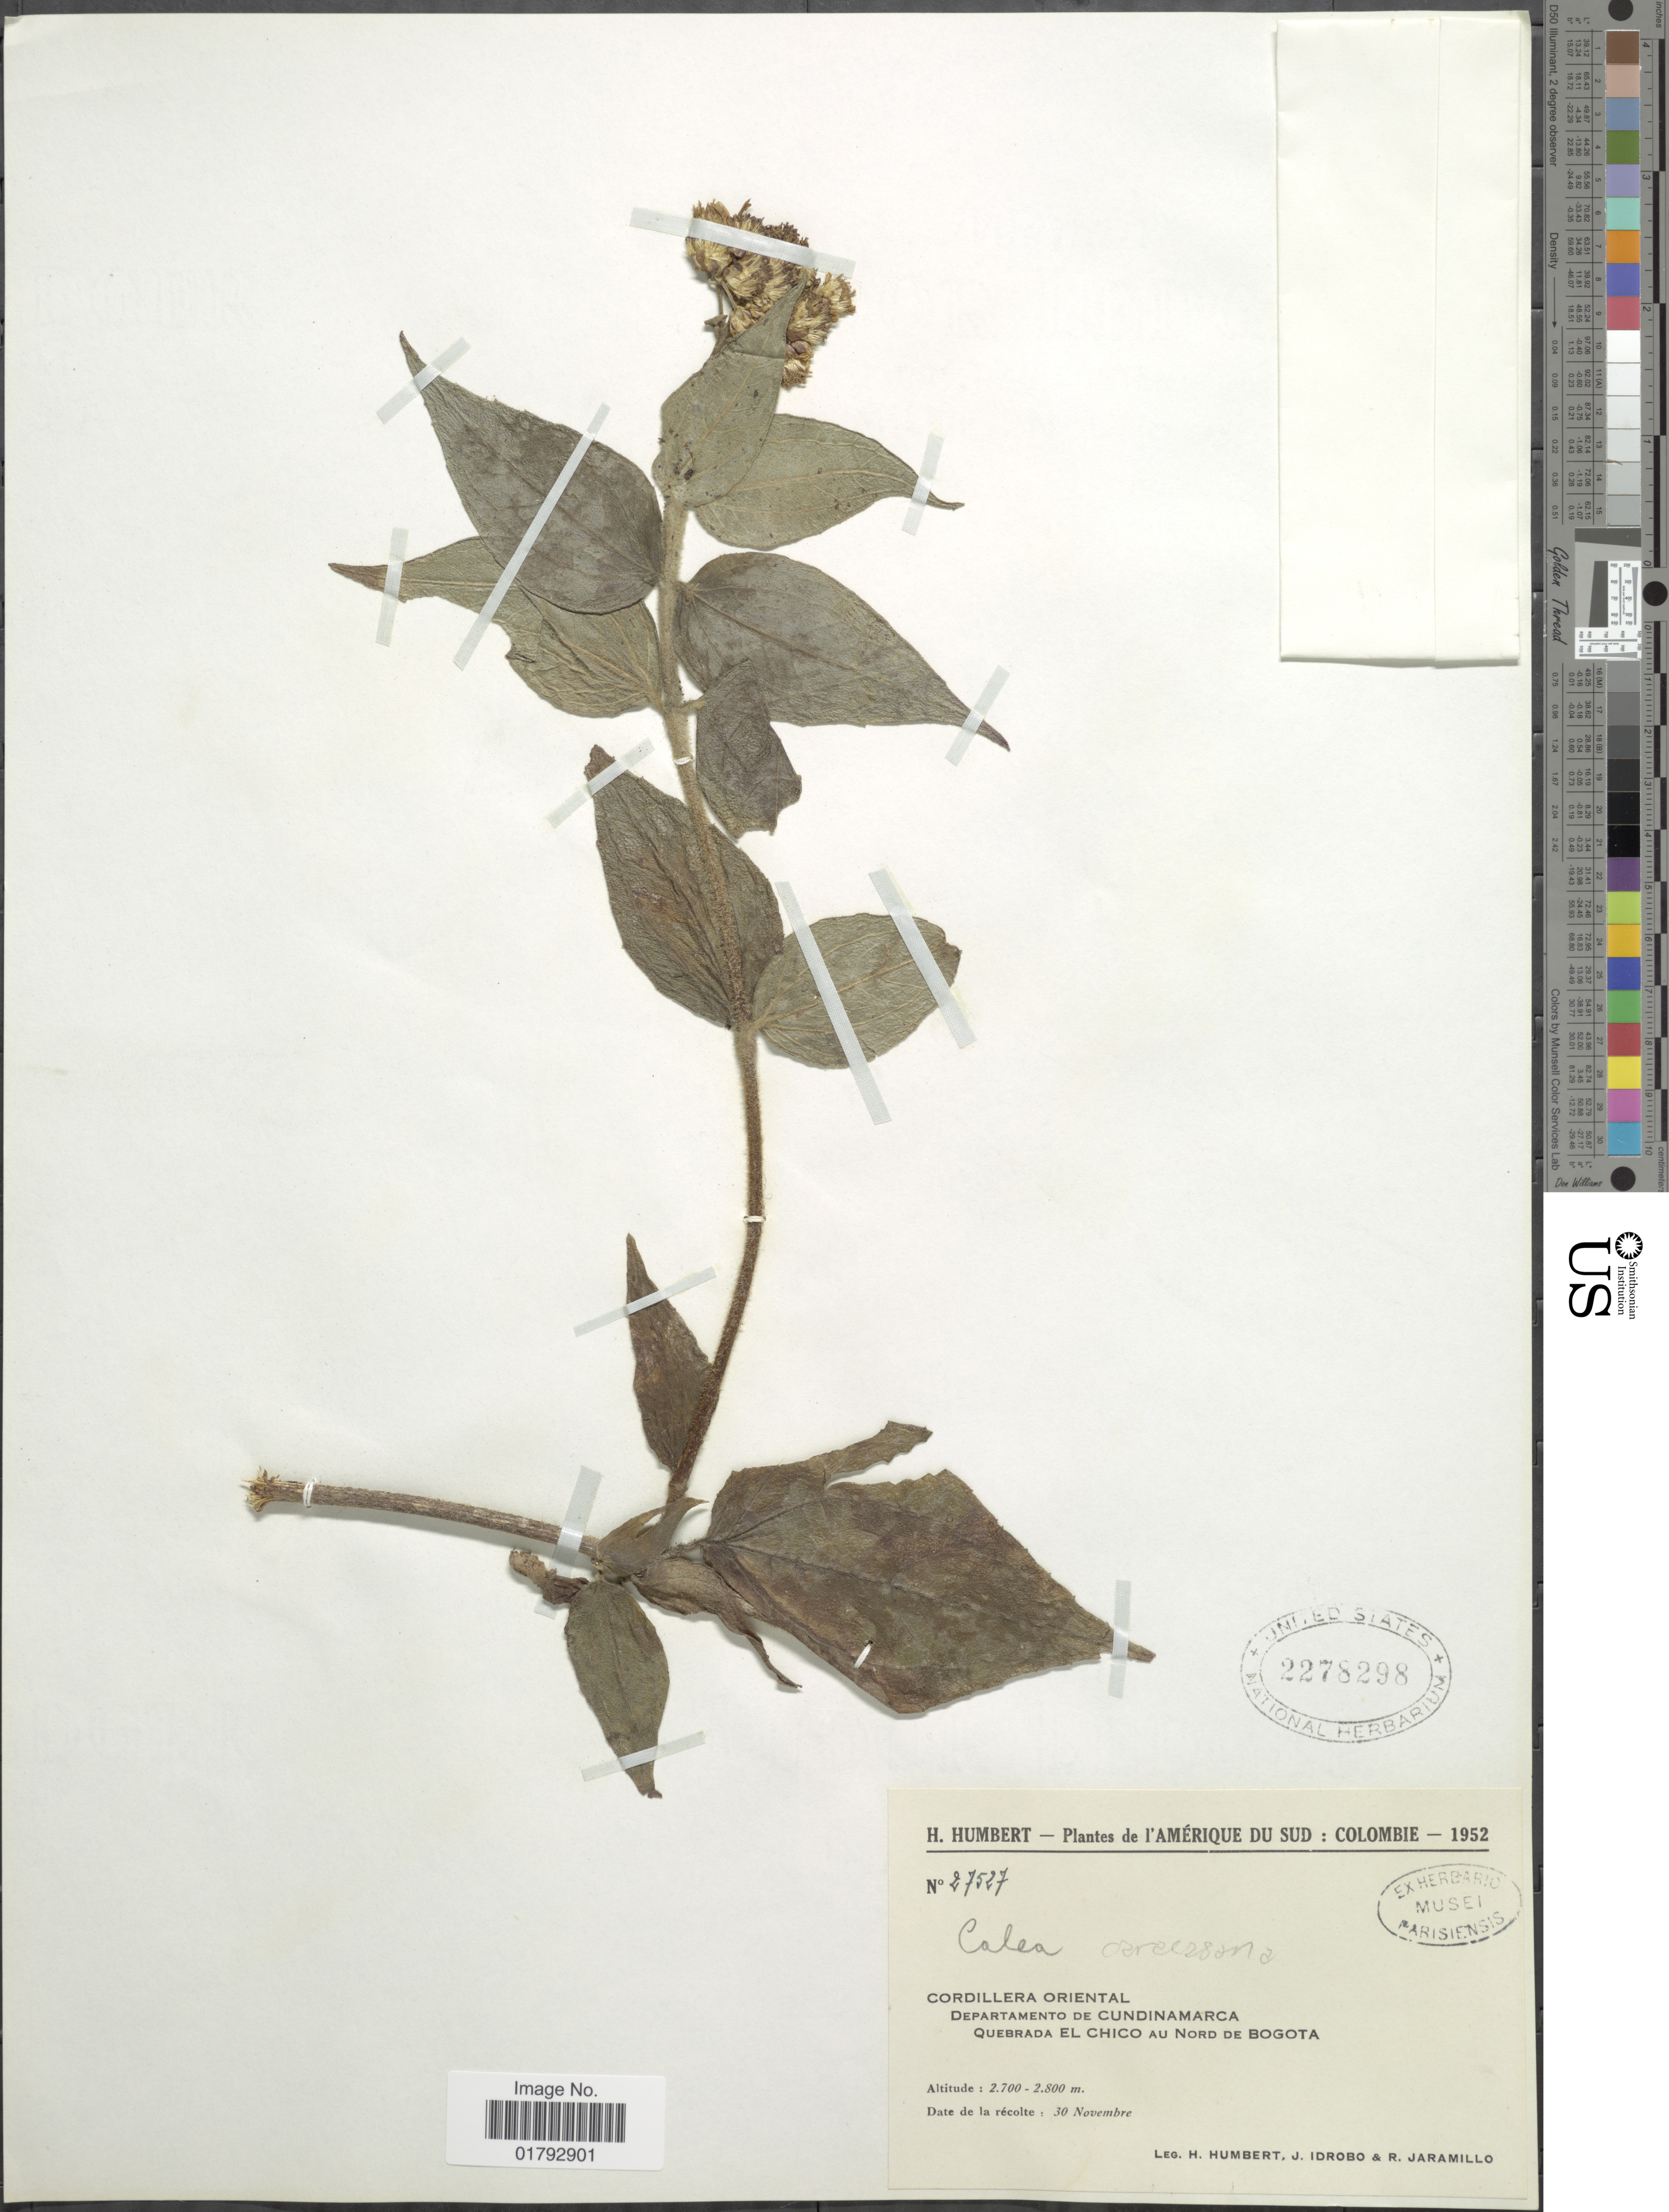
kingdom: Plantae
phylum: Tracheophyta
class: Magnoliopsida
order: Asterales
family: Asteraceae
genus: Alloispermum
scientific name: Alloispermum caracasanum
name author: (Kunth) H. Rob.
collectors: H. Humbert, J. M. Idrobo & R. Jaramillo M.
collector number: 27527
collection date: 1952-11-30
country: Colombia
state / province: Cundinamarca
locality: Cordillera Oriental, Departamento de Cundinamarca, Quebrada el Chic au Nord de Bogota.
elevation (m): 2700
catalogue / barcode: US 2278298